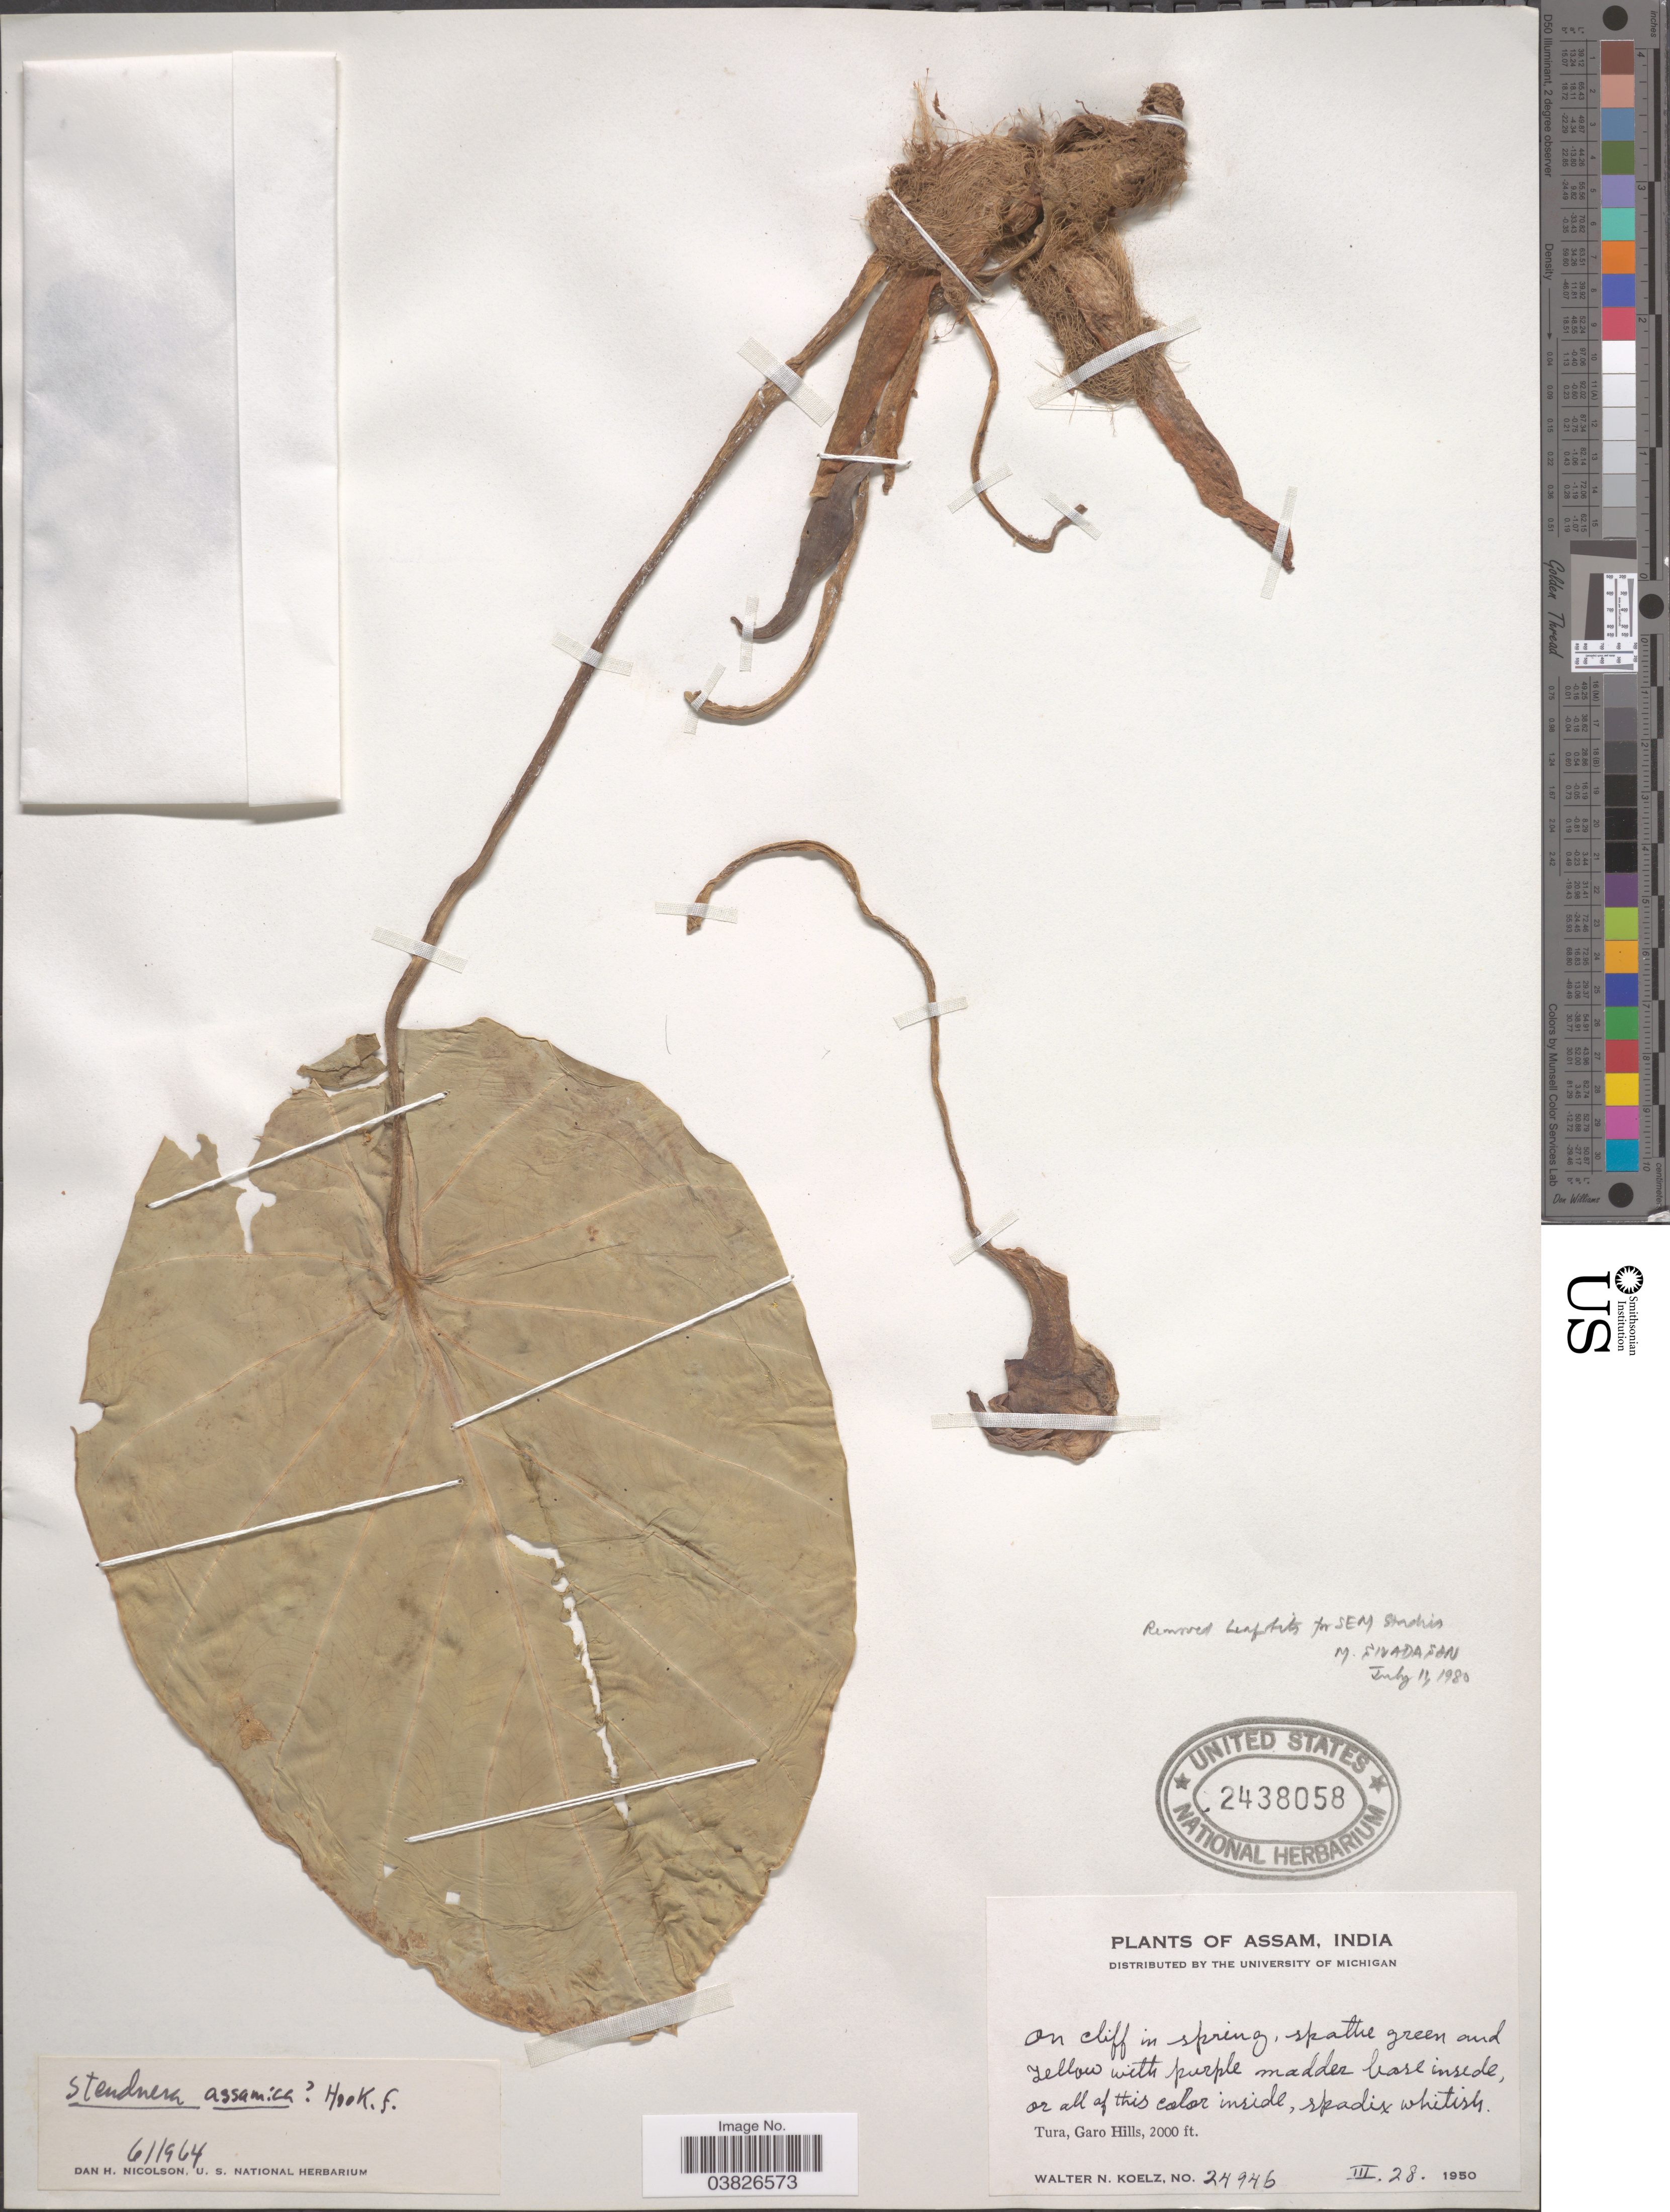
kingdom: Plantae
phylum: Tracheophyta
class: Liliopsida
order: Alismatales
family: Araceae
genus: Steudnera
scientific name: Steudnera assamica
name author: Hook. f.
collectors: W. N. Koelz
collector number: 24946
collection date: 1950-03-28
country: India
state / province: Meghalaya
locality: Tura, Garo Hills.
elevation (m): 610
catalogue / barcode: US 2438058